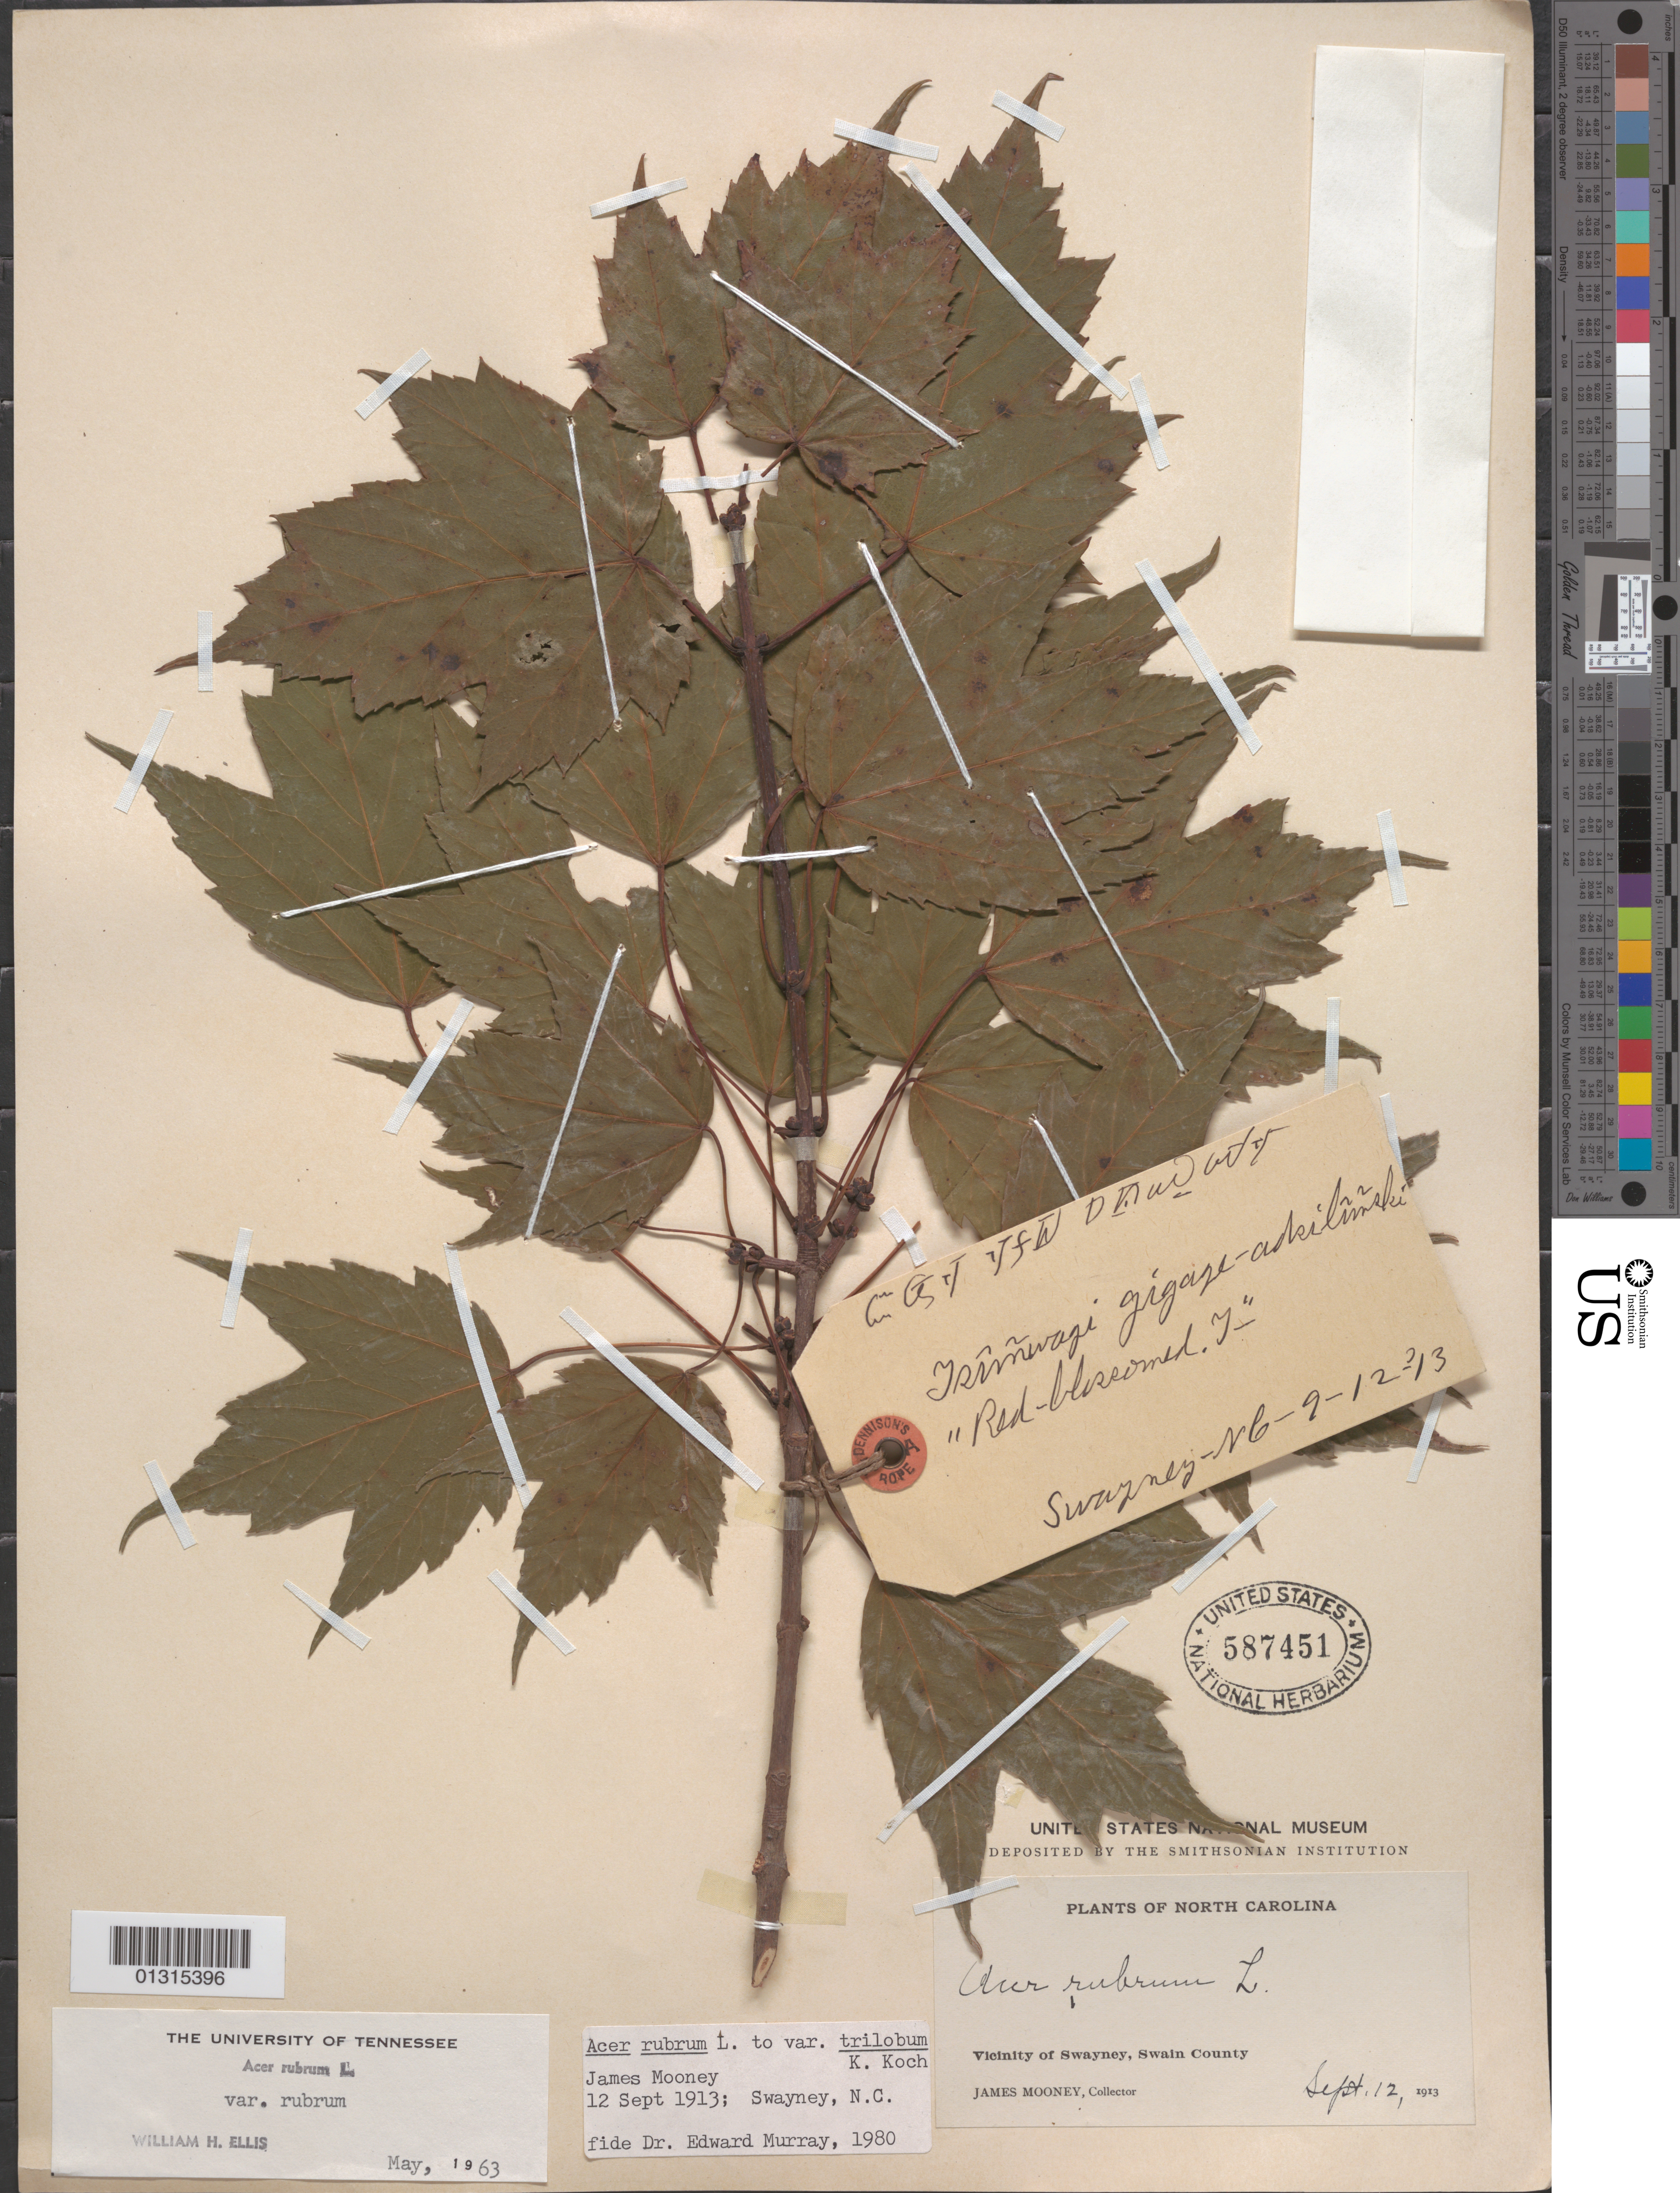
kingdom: Plantae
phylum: Tracheophyta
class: Magnoliopsida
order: Sapindales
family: Sapindaceae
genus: Acer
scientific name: Acer rubrum var. trilobum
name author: K. Koch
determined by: Murray, Edward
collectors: J. Mooney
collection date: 1913-09-12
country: United States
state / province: North Carolina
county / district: Swain County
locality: Swain County, Swayney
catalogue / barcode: US 587451